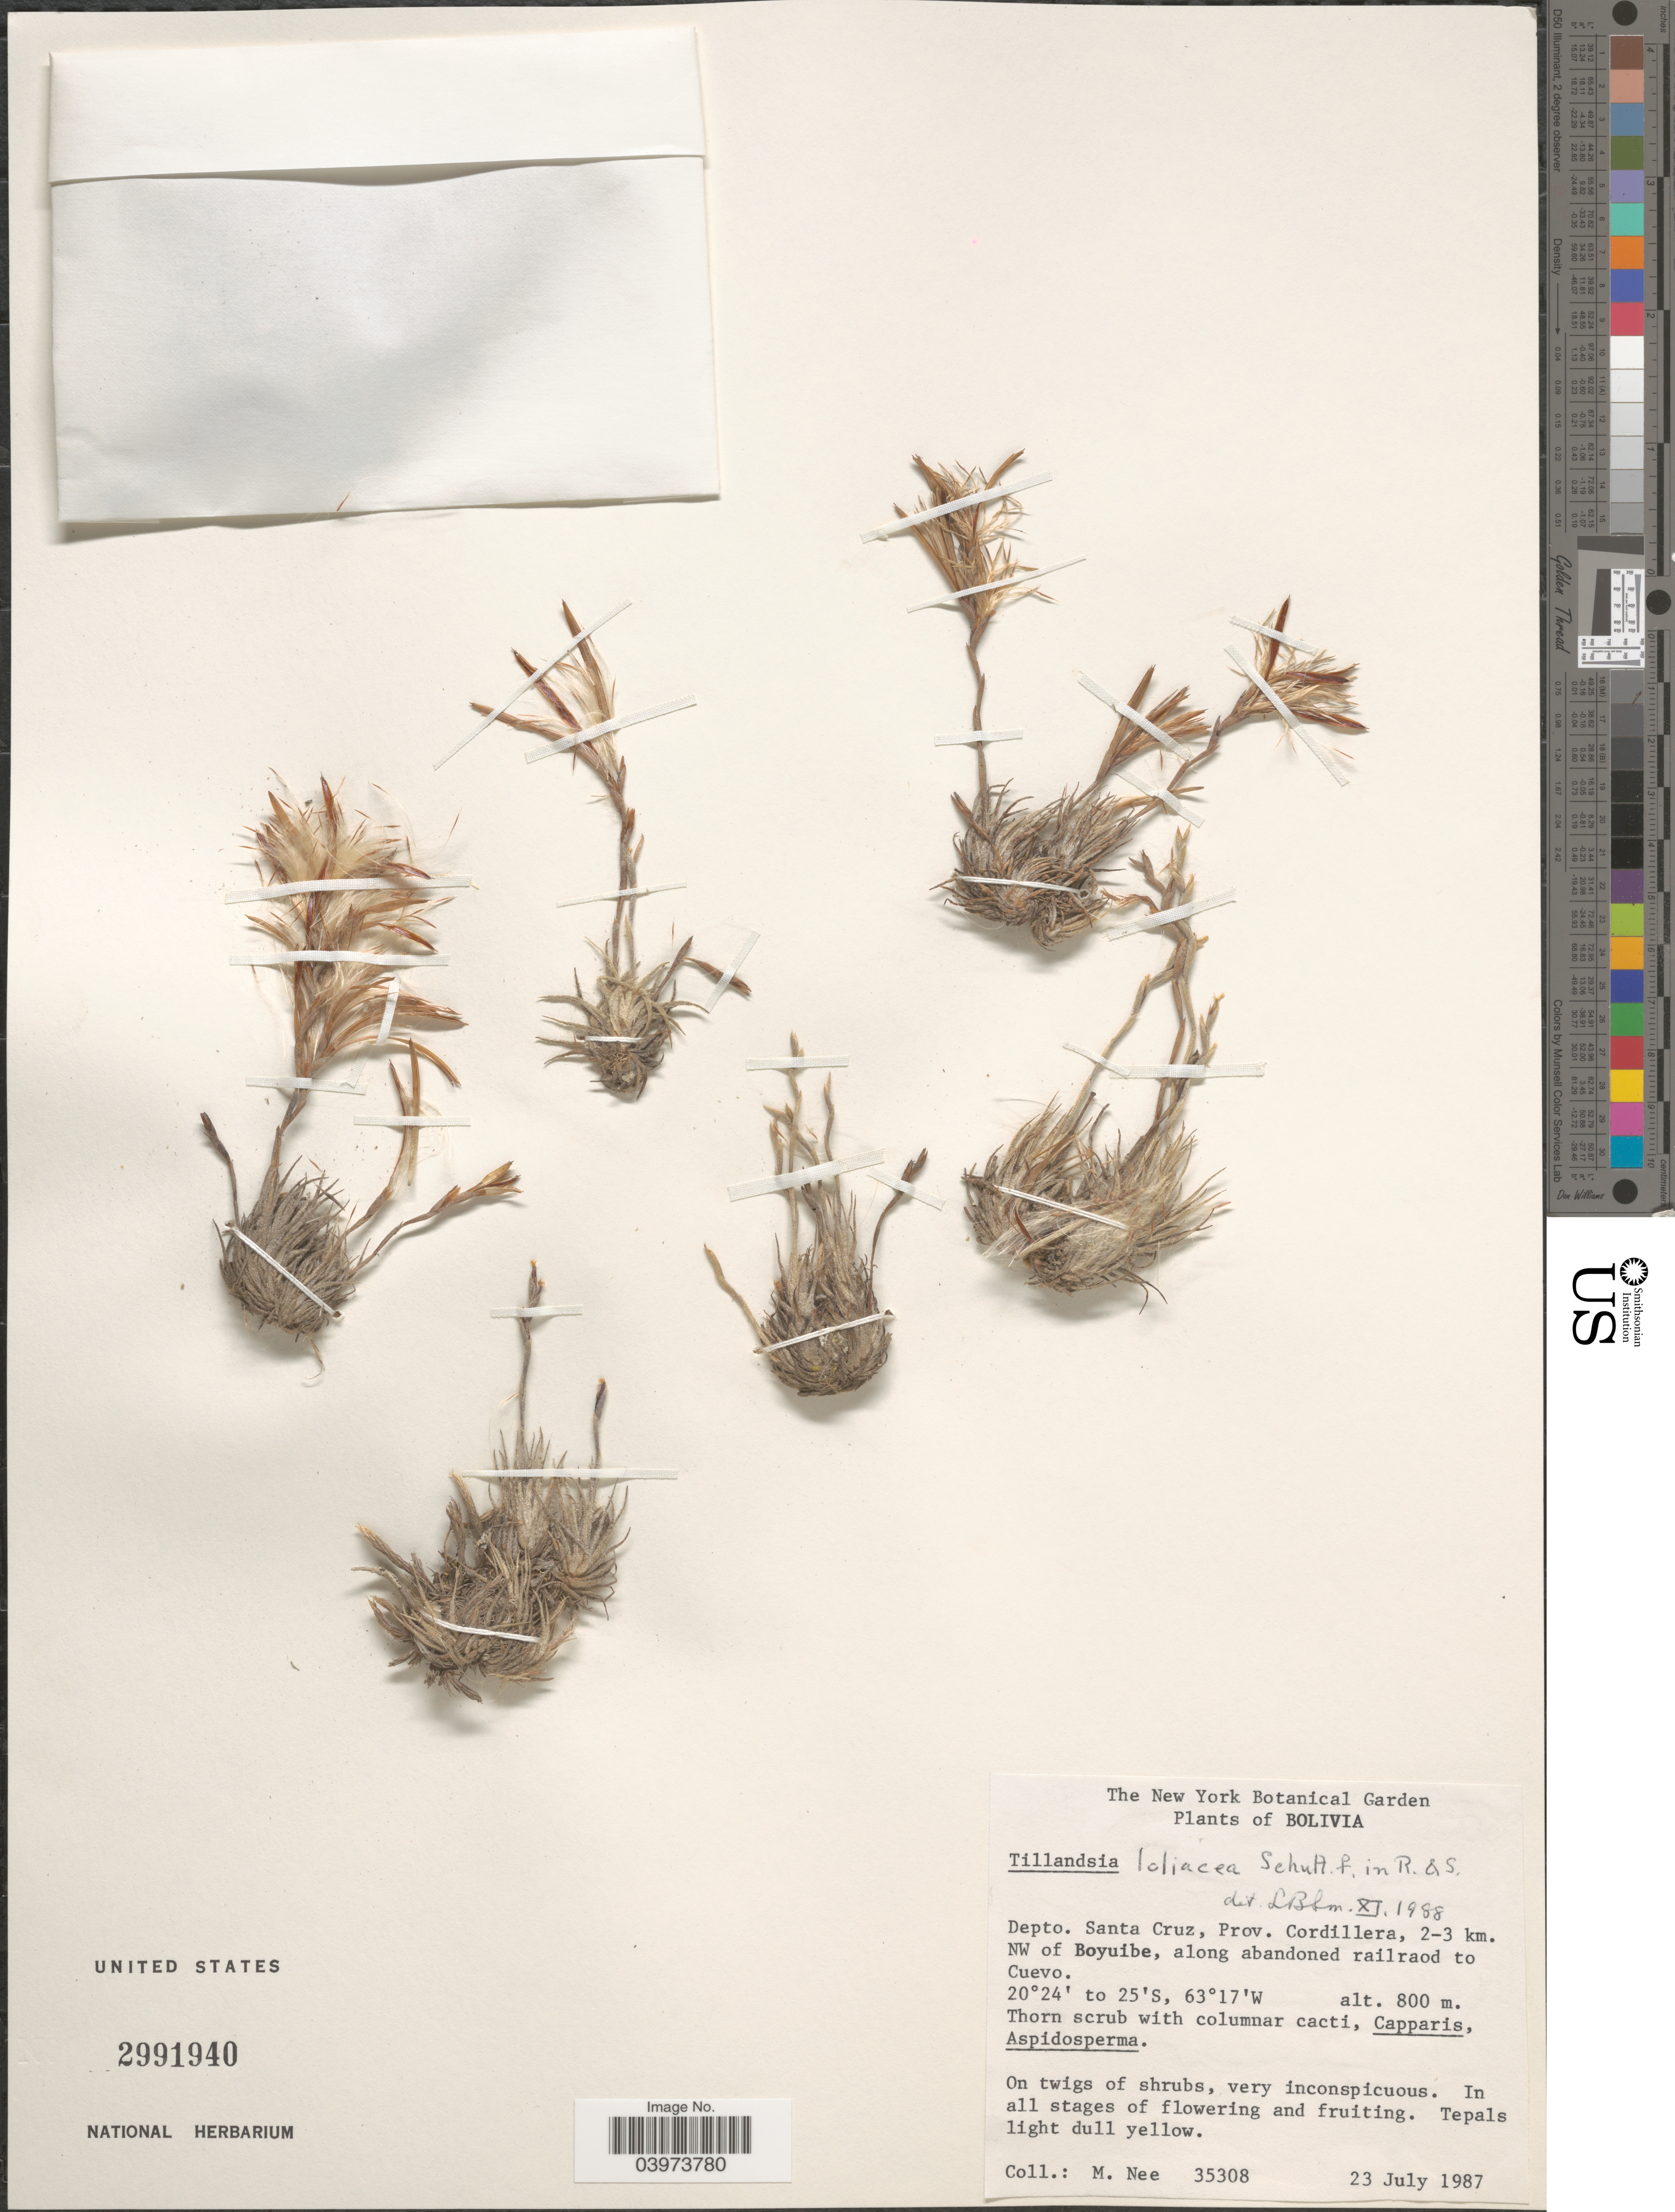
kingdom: Plantae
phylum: Tracheophyta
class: Liliopsida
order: Poales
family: Bromeliaceae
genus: Tillandsia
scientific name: Tillandsia loliacea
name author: Mart. ex Schult. f.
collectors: M. Nee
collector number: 35308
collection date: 1987-07-23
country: Bolivia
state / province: Santa Cruz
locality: Depto. Santa Cruz, Prov. Cordillera, 2-3 km. NW of Boyuibe, along abandoned railroad to Cuevo.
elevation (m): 800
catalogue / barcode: US 2991940